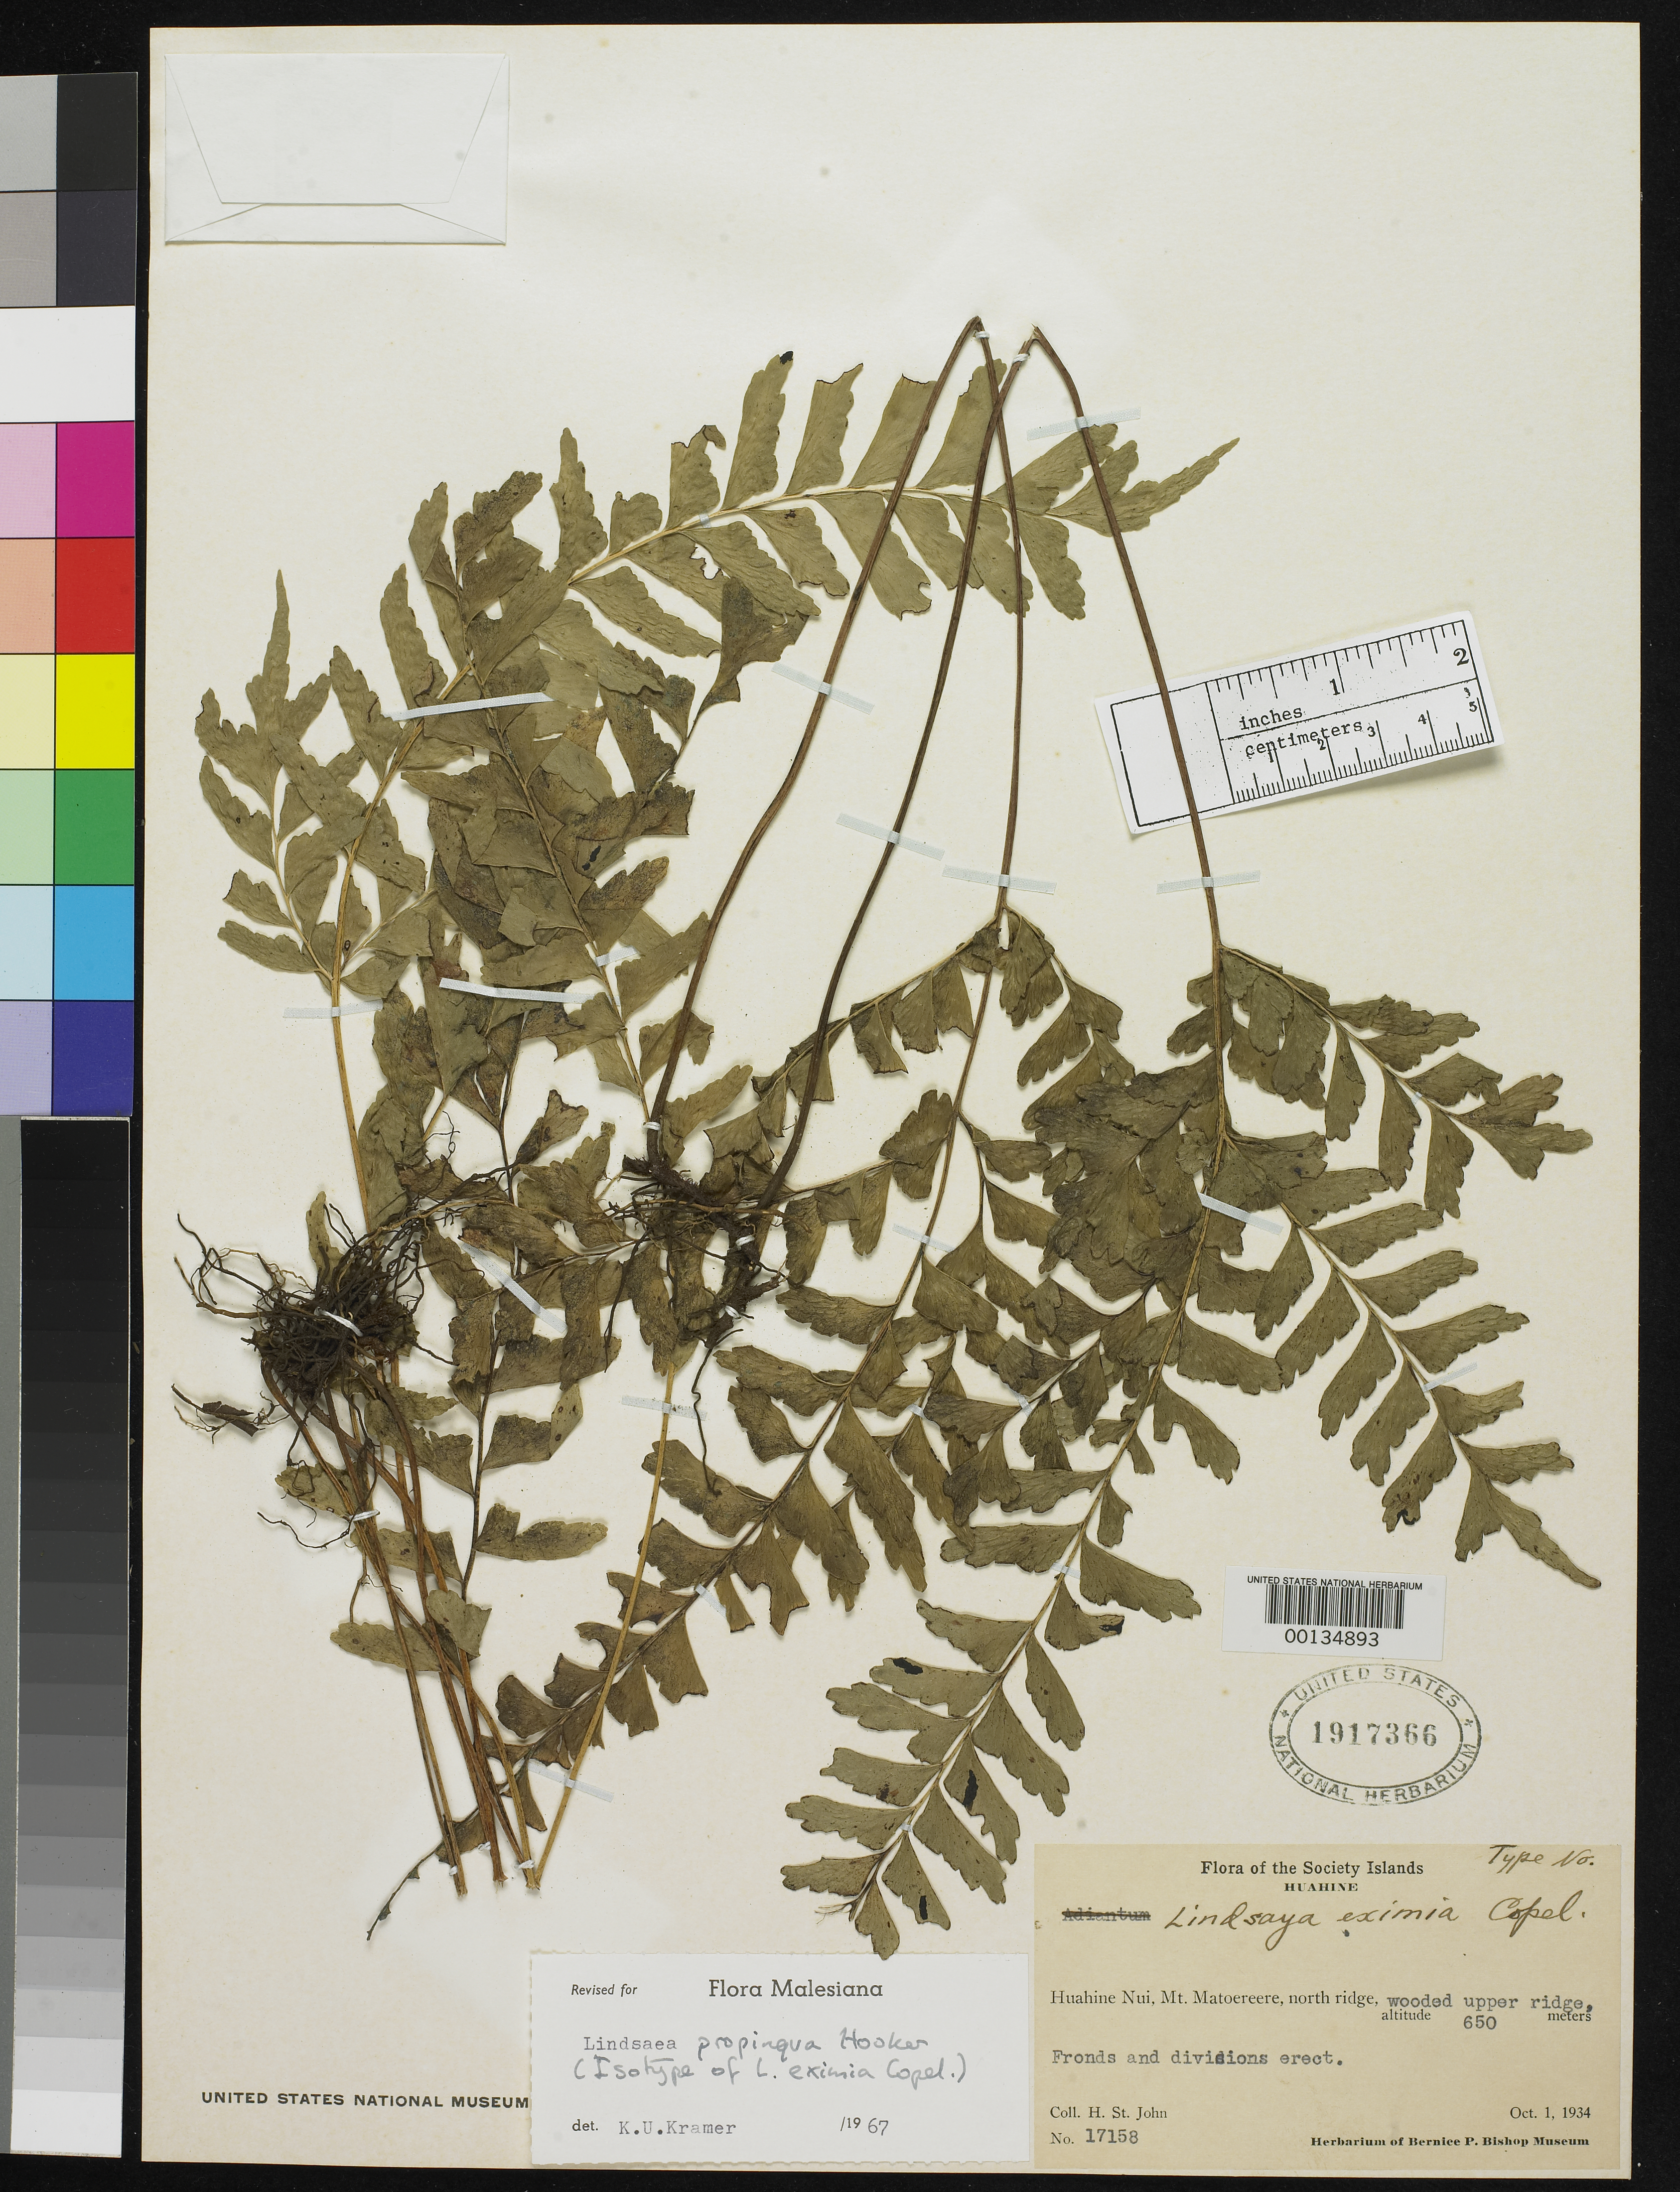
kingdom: Plantae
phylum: Tracheophyta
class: Polypodiopsida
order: Polypodiales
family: Lindsaeaceae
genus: Lindsaea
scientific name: Lindsaea eximia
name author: Copel.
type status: Isotype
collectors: H. St. John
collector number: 17158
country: French Polynesia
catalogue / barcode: US 1917366